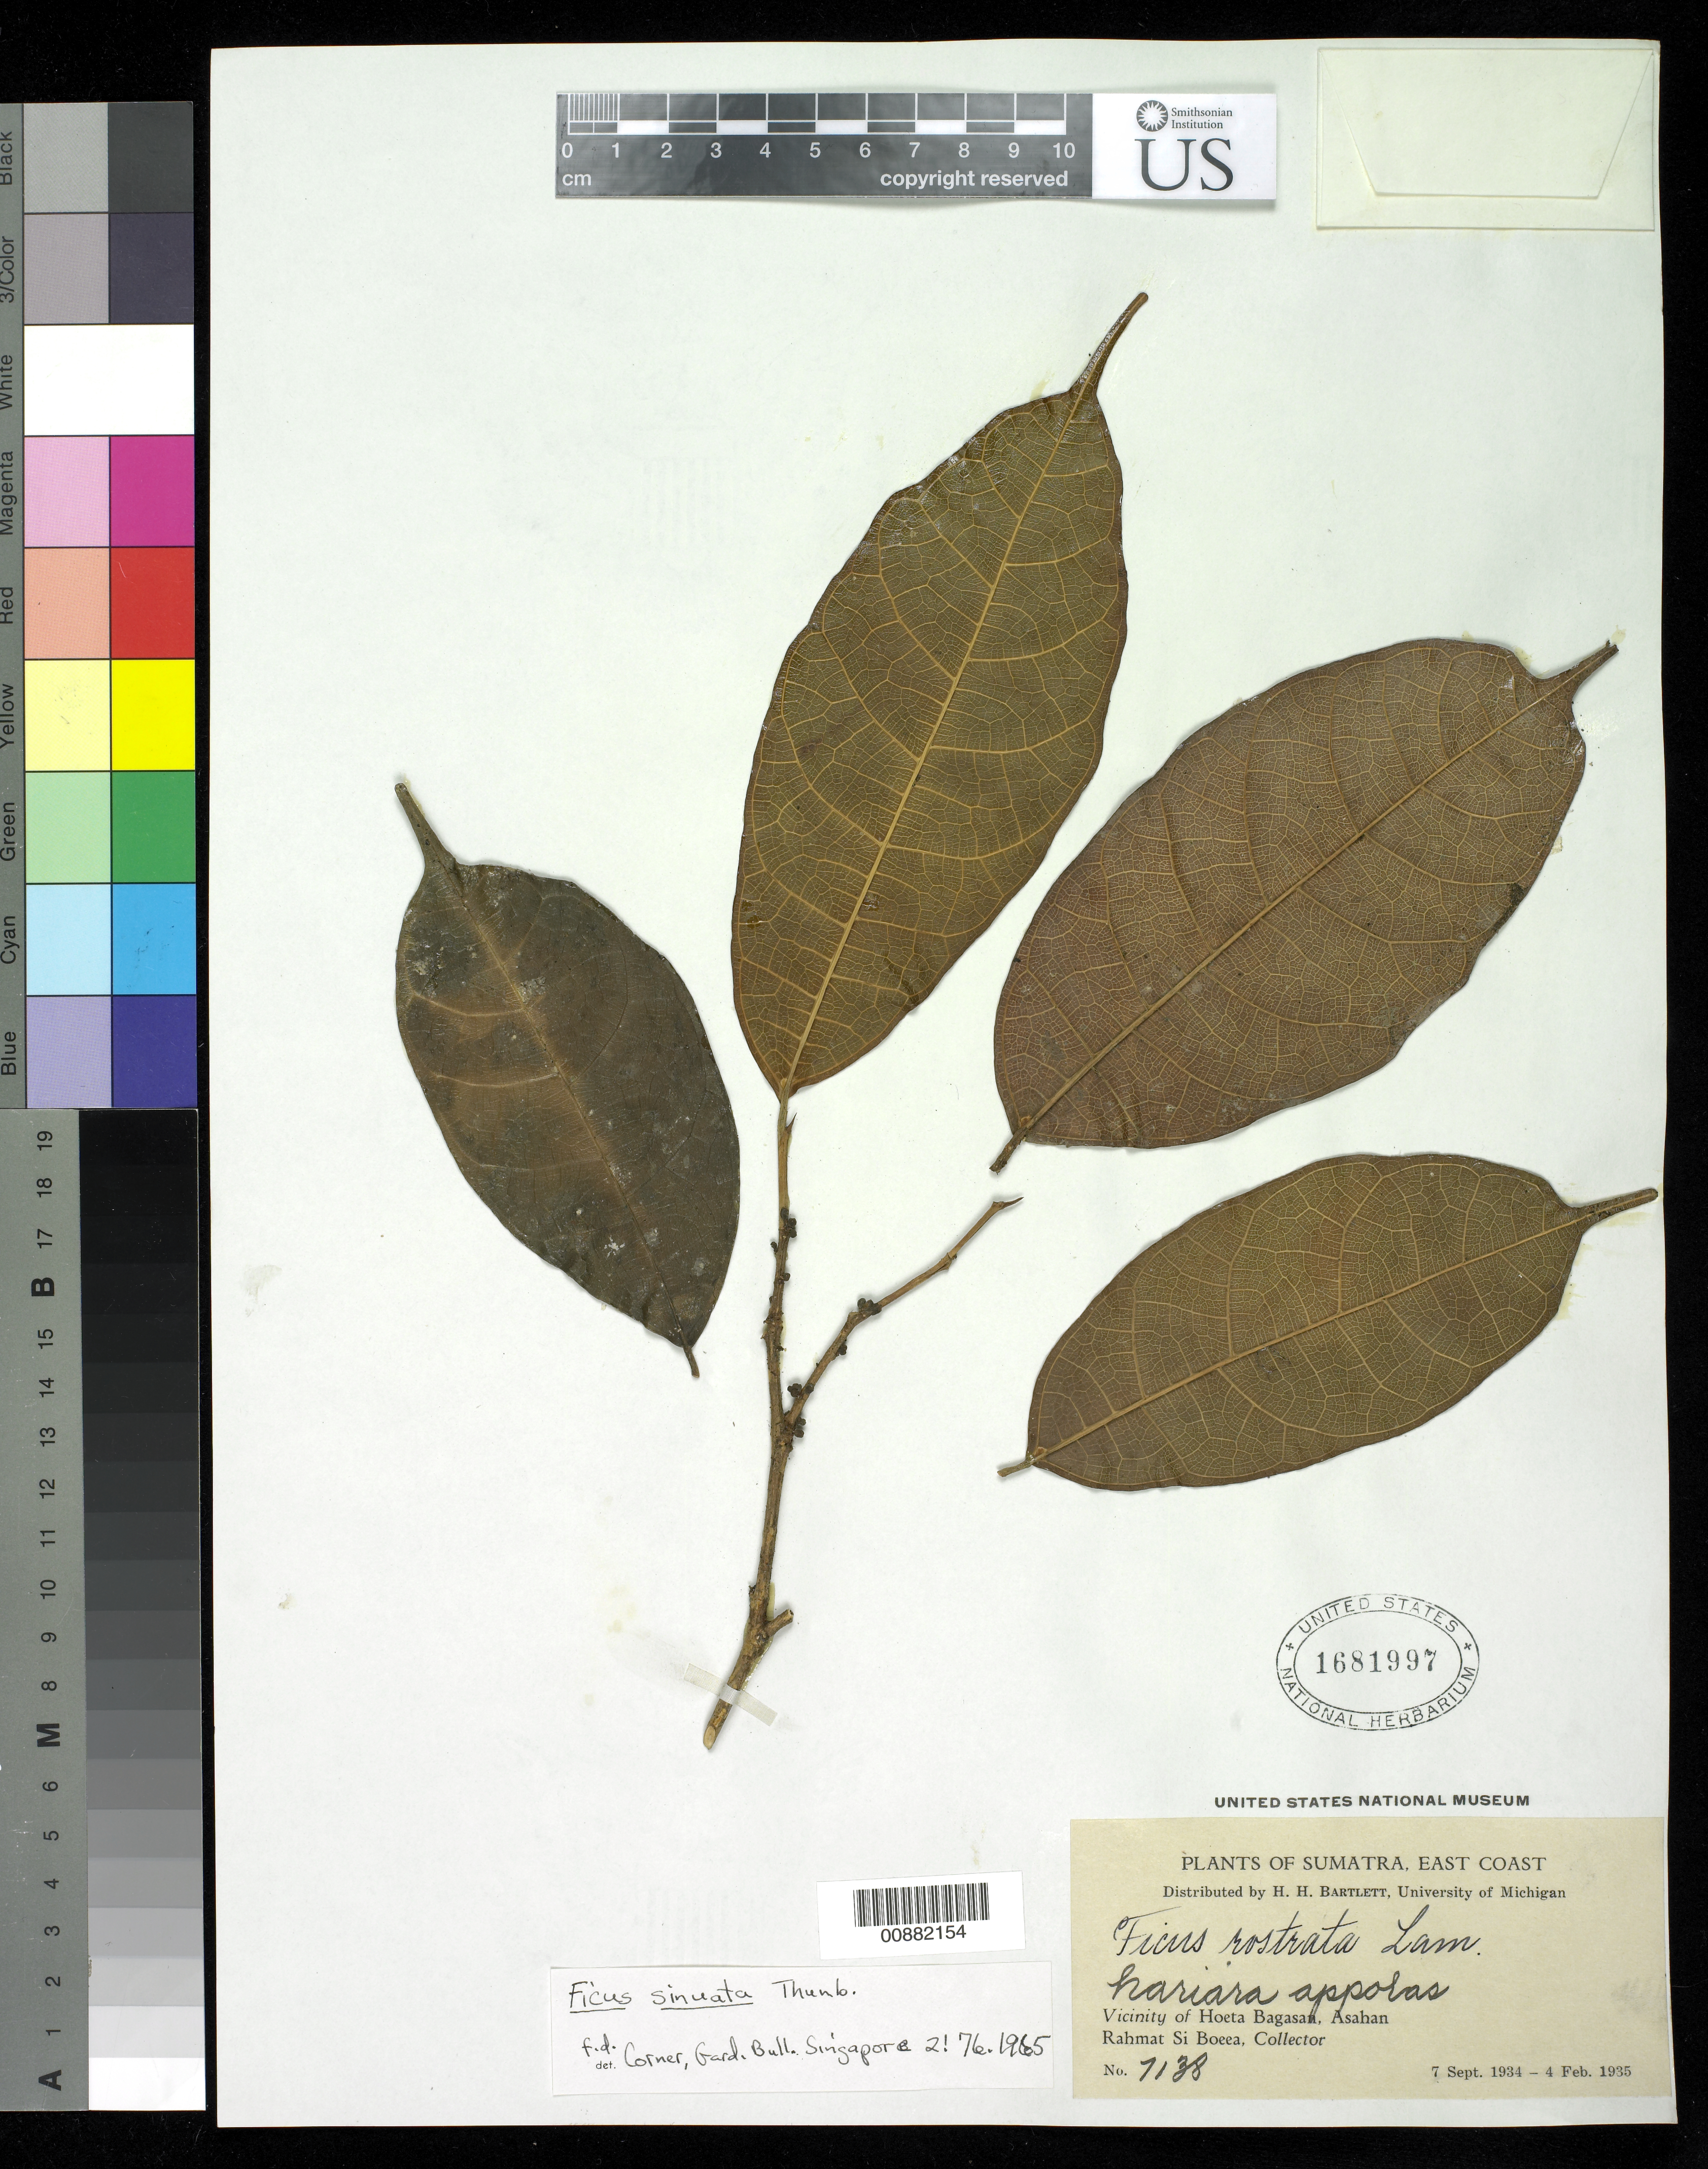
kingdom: Plantae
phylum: Tracheophyta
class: Magnoliopsida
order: Rosales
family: Moraceae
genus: Ficus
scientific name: Ficus sinuata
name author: Thunb.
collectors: Rahmat Si Boeea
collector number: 7138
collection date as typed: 07 Sep 1934 to 04 Feb 1935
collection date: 1934-09-07/1935-02-04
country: Indonesia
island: Sumatra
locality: Vicinity of Hoeta Bagasan, Asahan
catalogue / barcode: US 1681997